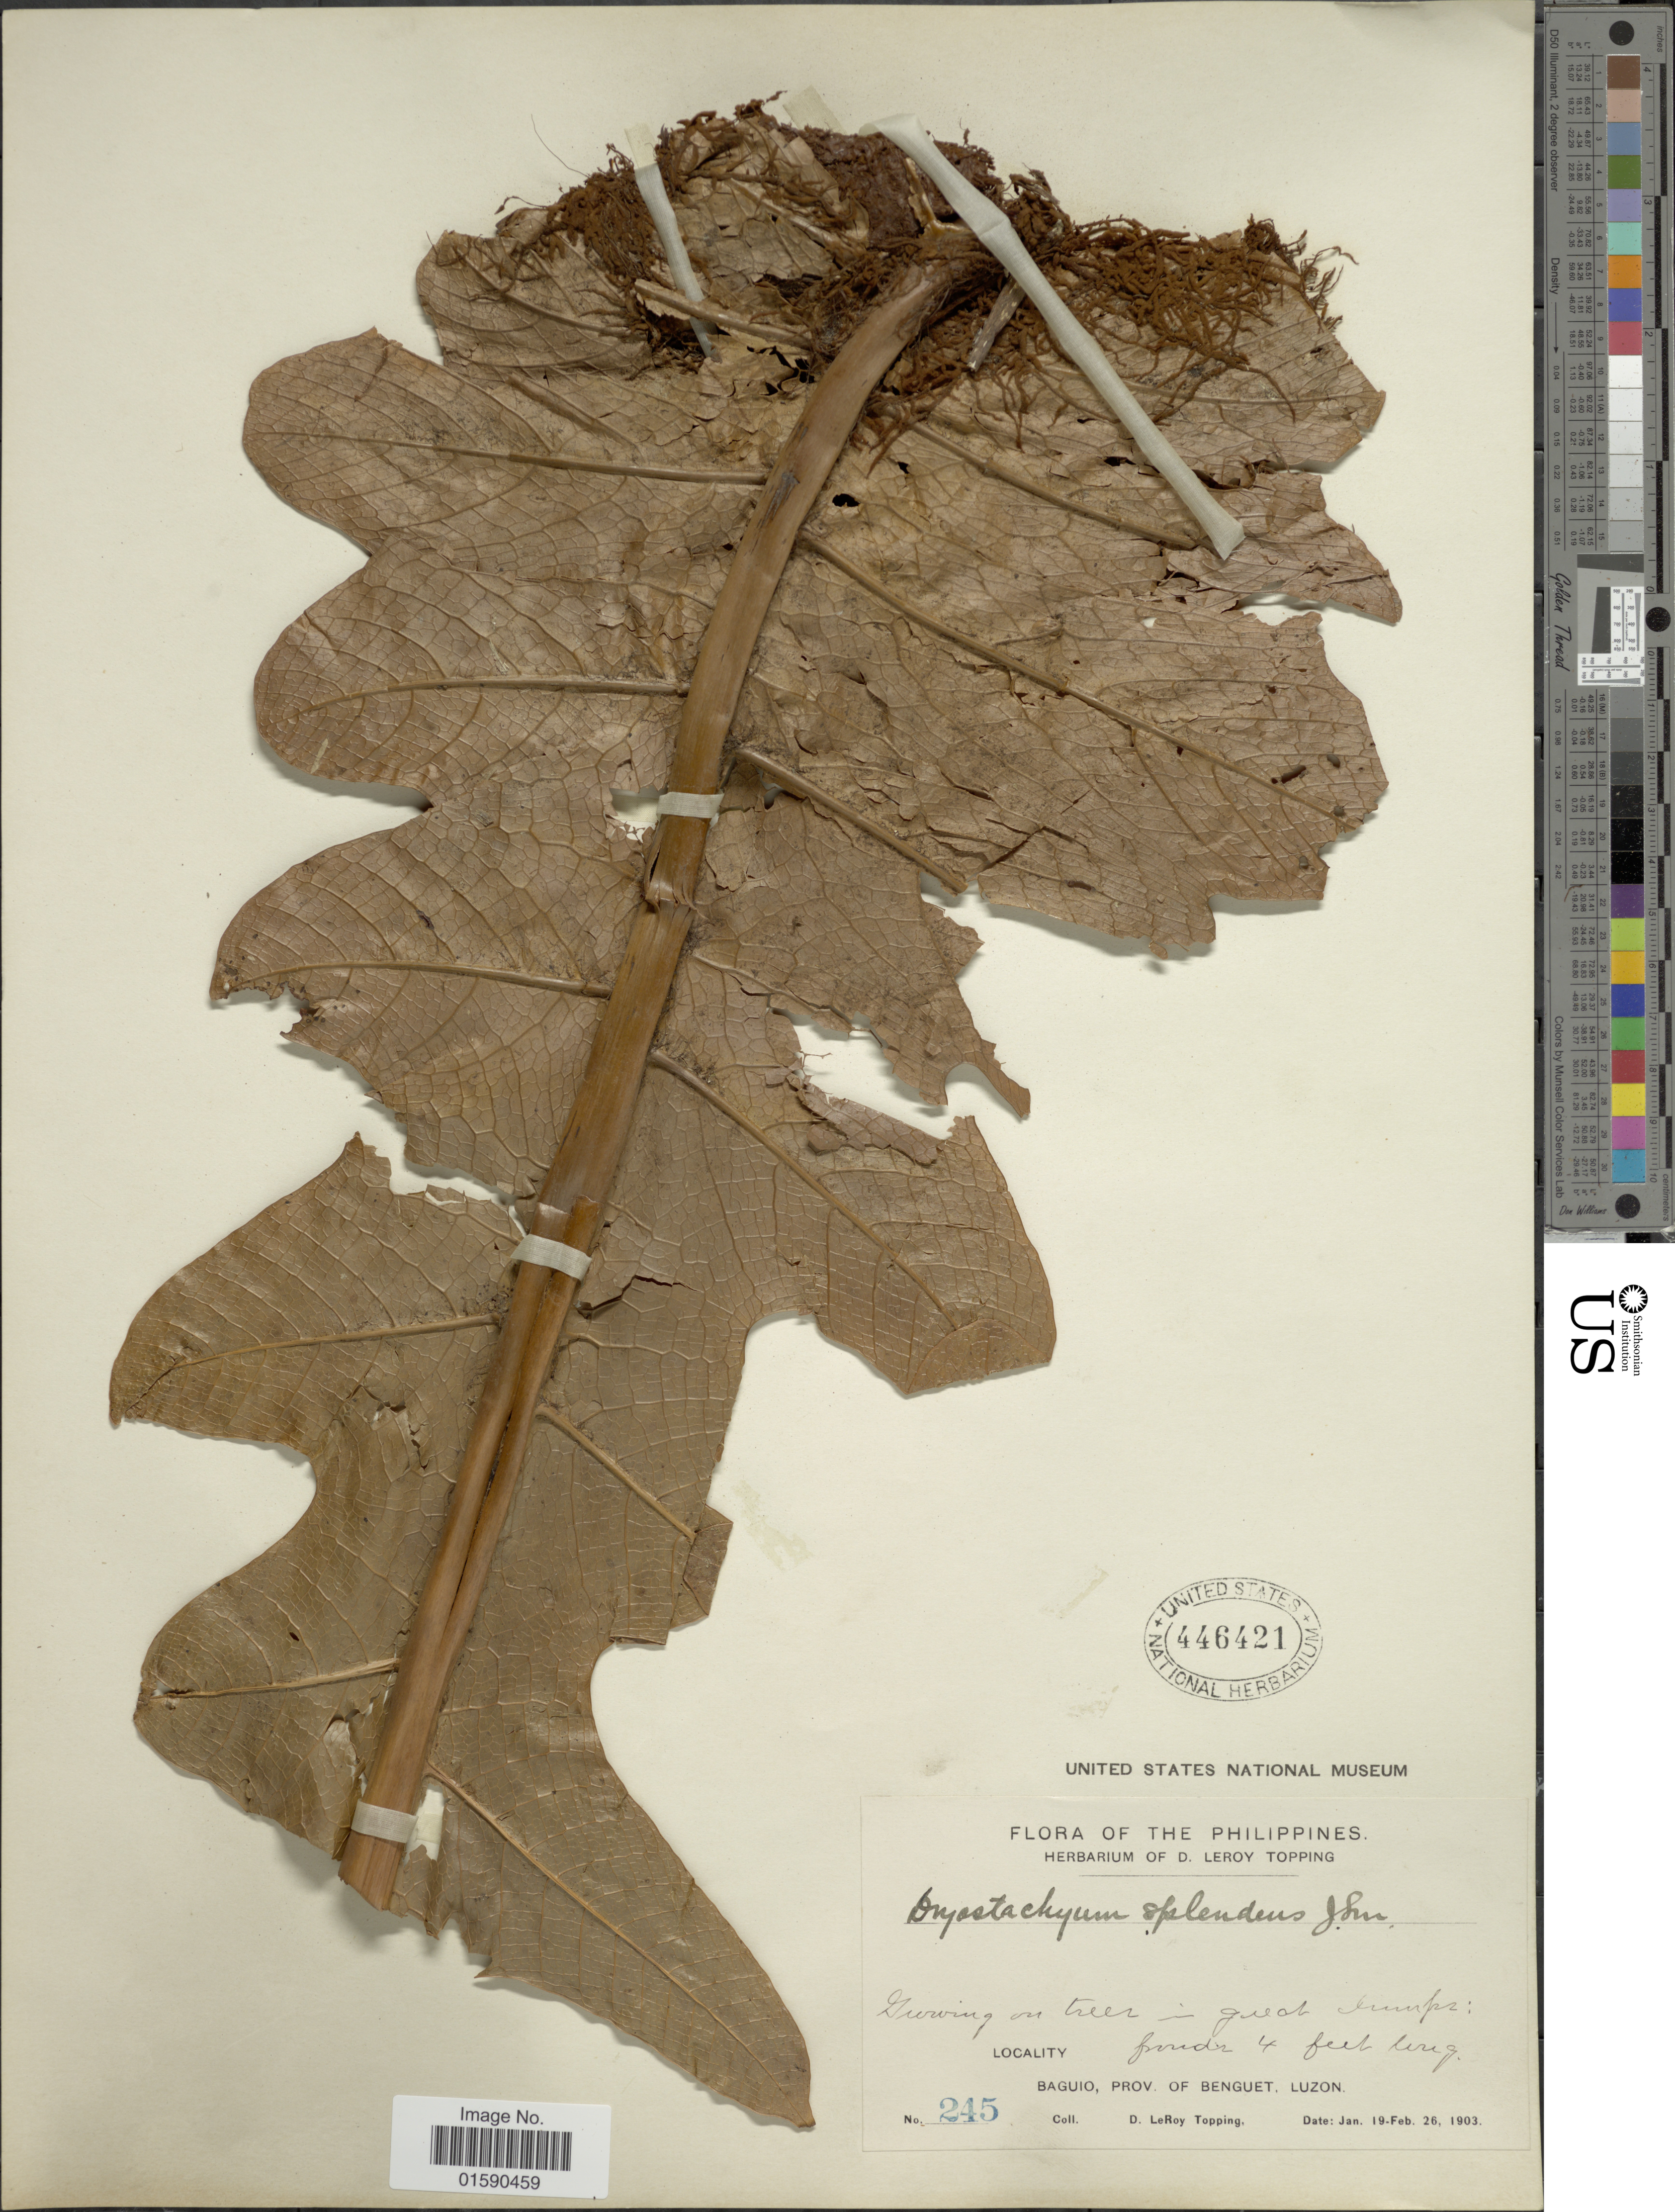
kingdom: Plantae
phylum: Tracheophyta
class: Polypodiopsida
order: Polypodiales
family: Polypodiaceae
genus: Aglaomorpha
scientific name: Aglaomorpha splendens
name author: (J. Sm.) Copel.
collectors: D. L. Topping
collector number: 245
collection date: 1903-01-19/1903-02-26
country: Philippines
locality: Baguio, Prov. of Benguet, Luzon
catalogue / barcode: US 446421